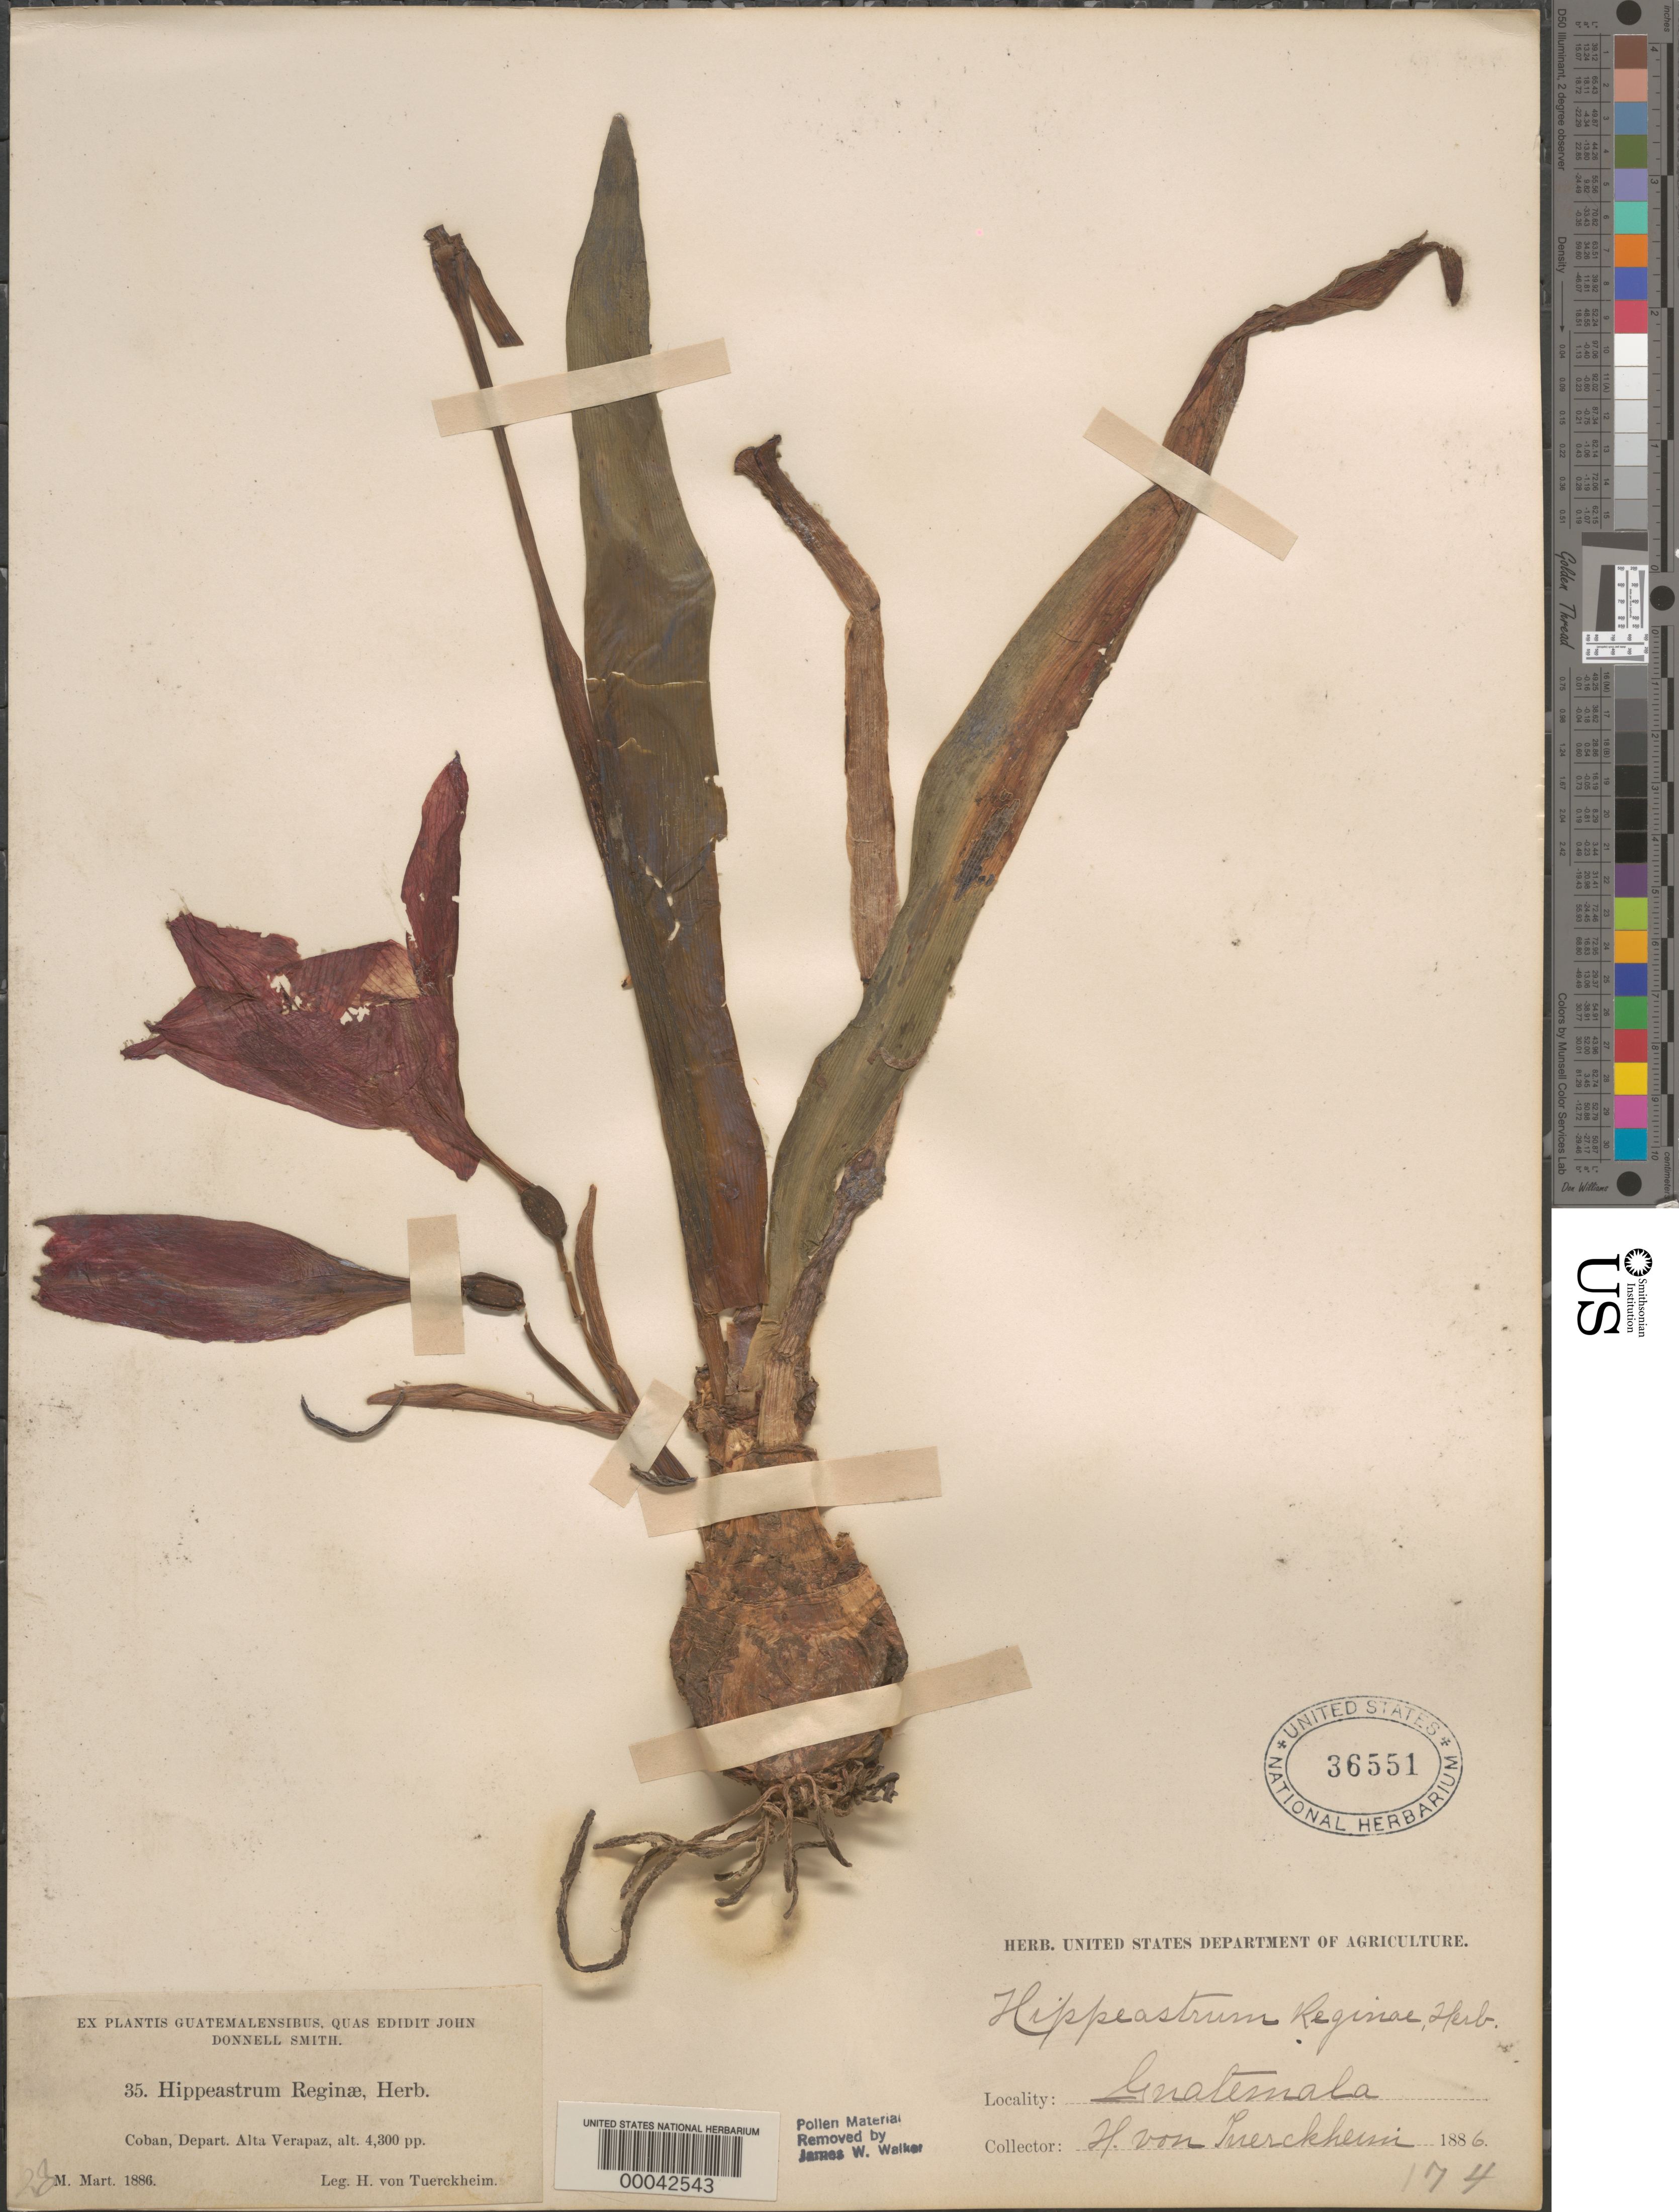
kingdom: Plantae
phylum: Tracheophyta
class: Liliopsida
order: Asparagales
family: Amaryllidaceae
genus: Hippeastrum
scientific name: Hippeastrum puniceum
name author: (Lam.) Voss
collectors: H. von Türckheim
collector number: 35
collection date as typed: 28 Mar 1886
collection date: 1886-03-28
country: Guatemala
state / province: Alta Verapaz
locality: Cobán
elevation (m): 4300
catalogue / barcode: US 36551